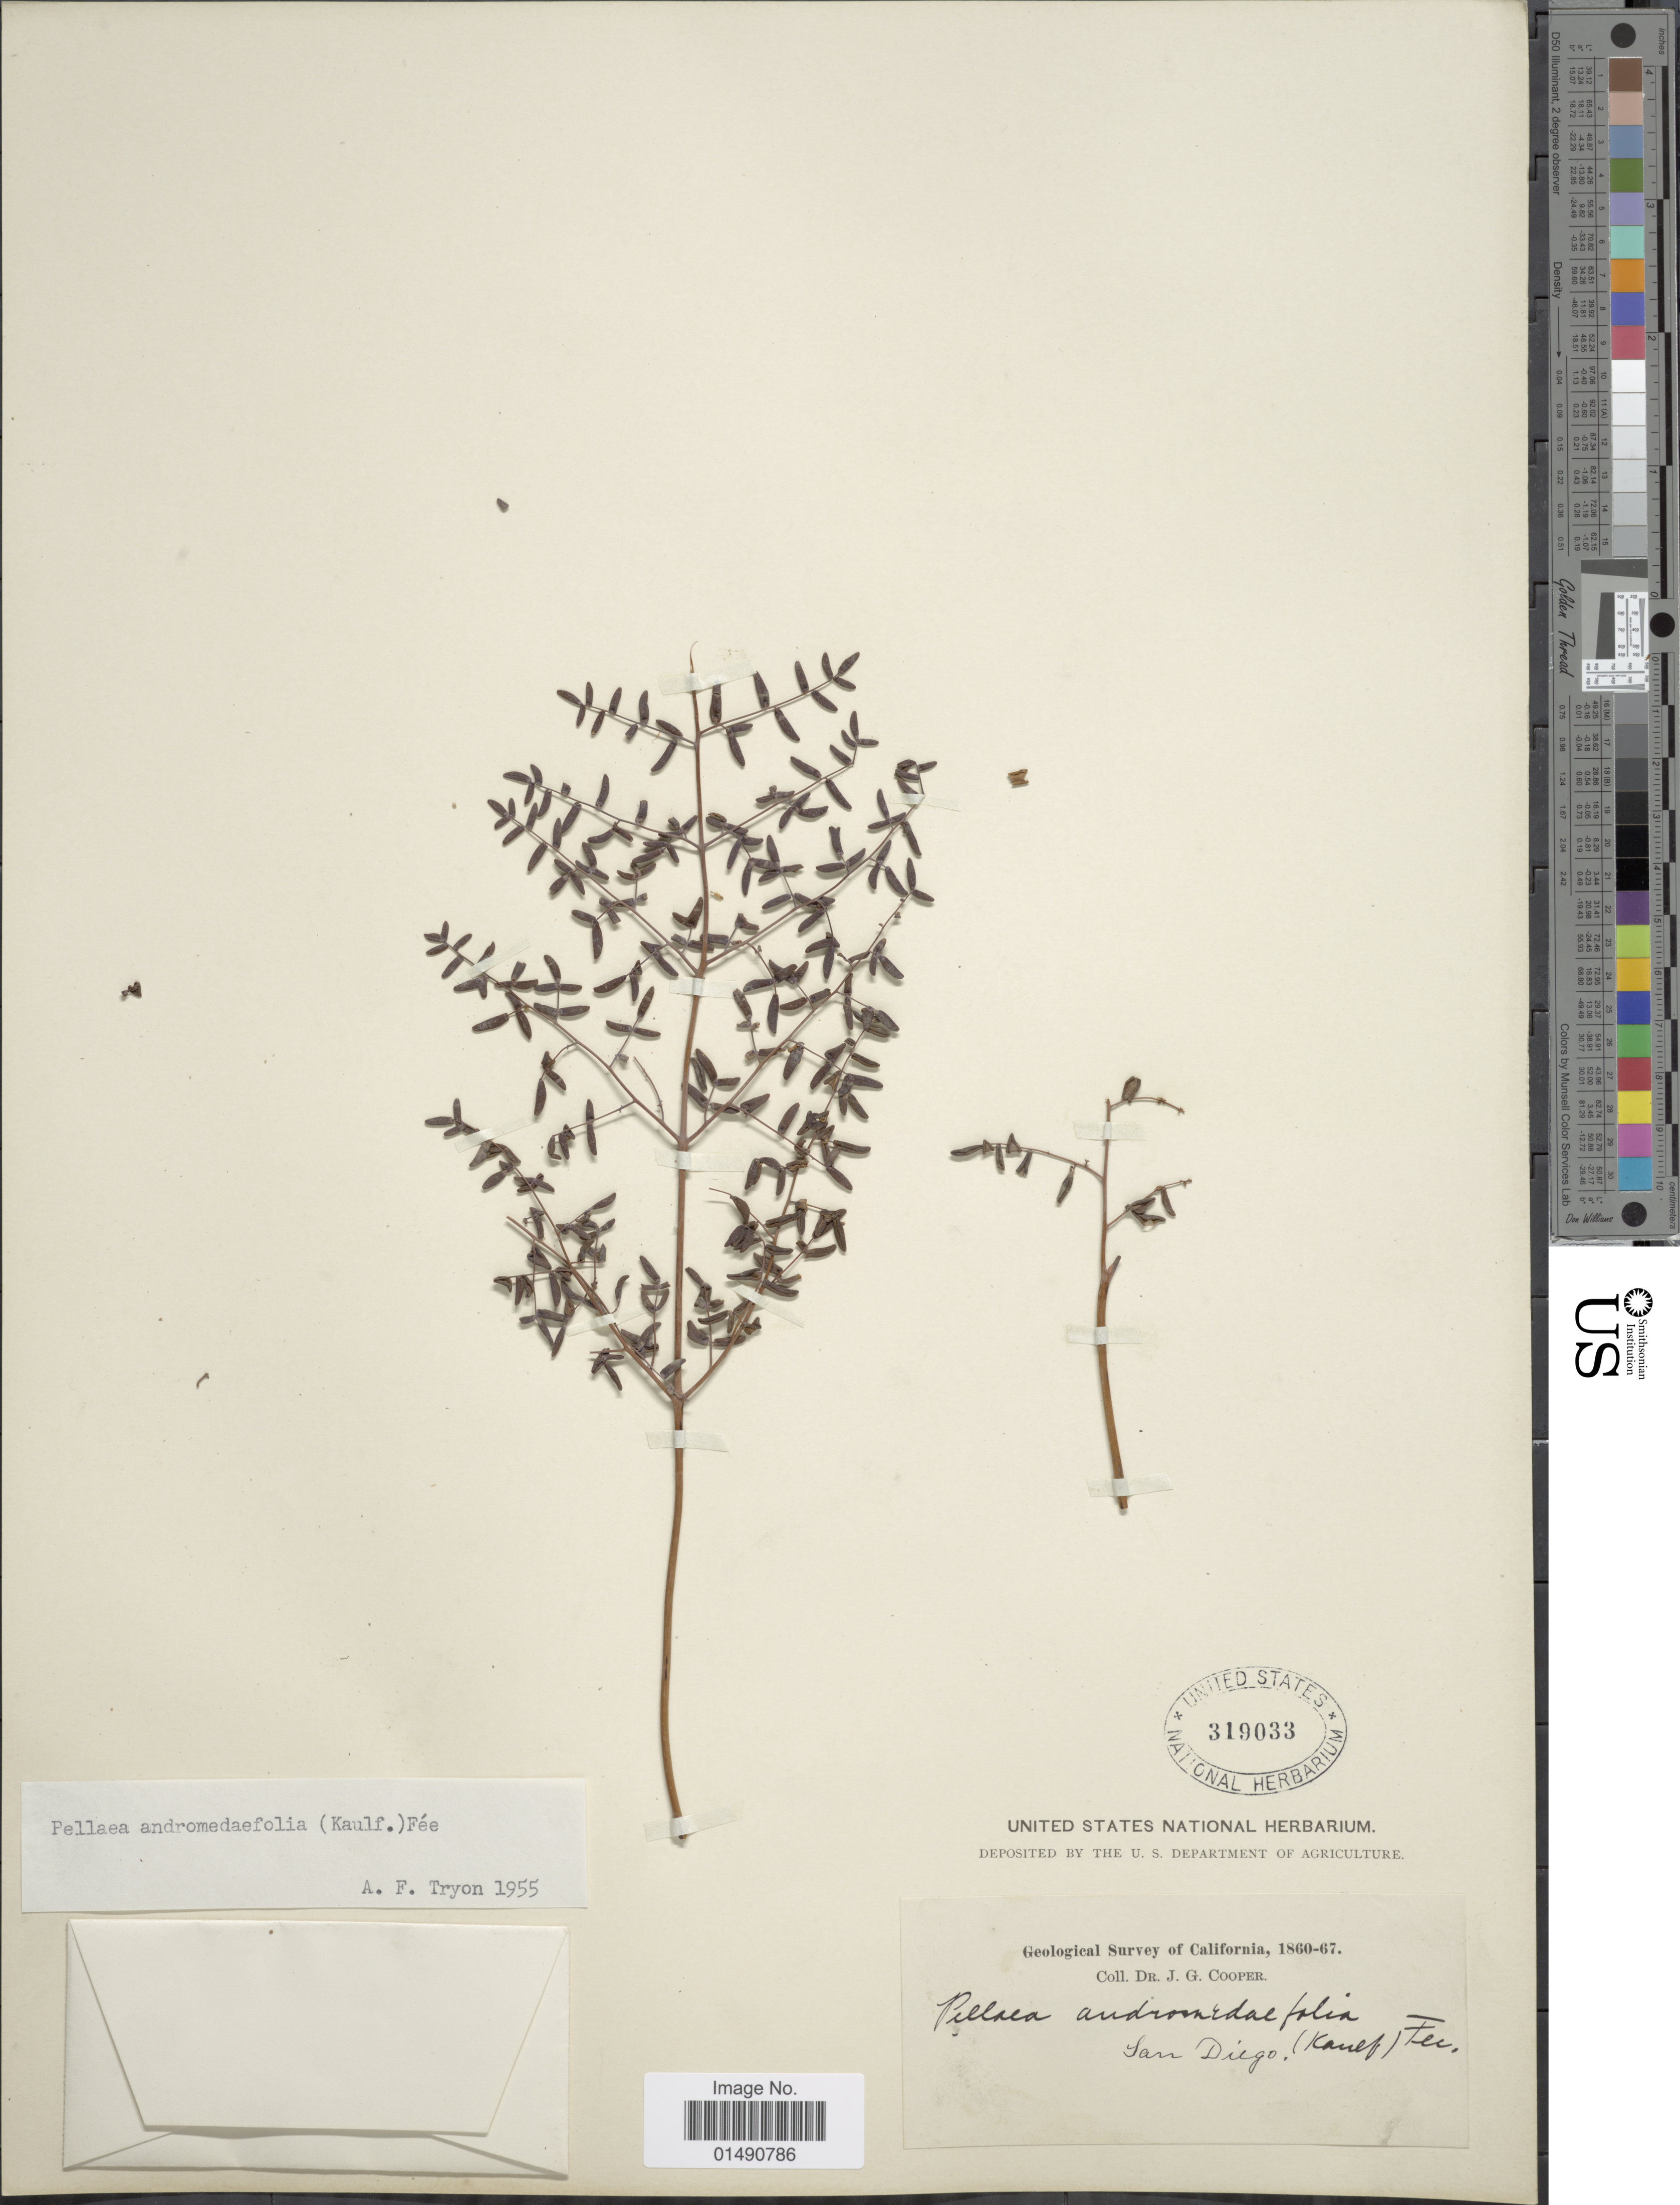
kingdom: Plantae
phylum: Tracheophyta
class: Polypodiopsida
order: Polypodiales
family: Pteridaceae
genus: Pellaea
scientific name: Pellaea andromedifolia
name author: (Kaulf.) Fée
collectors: J. G. Cooper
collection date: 1860/1867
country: United States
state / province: California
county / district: San Diego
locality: San Diego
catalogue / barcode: US 319033